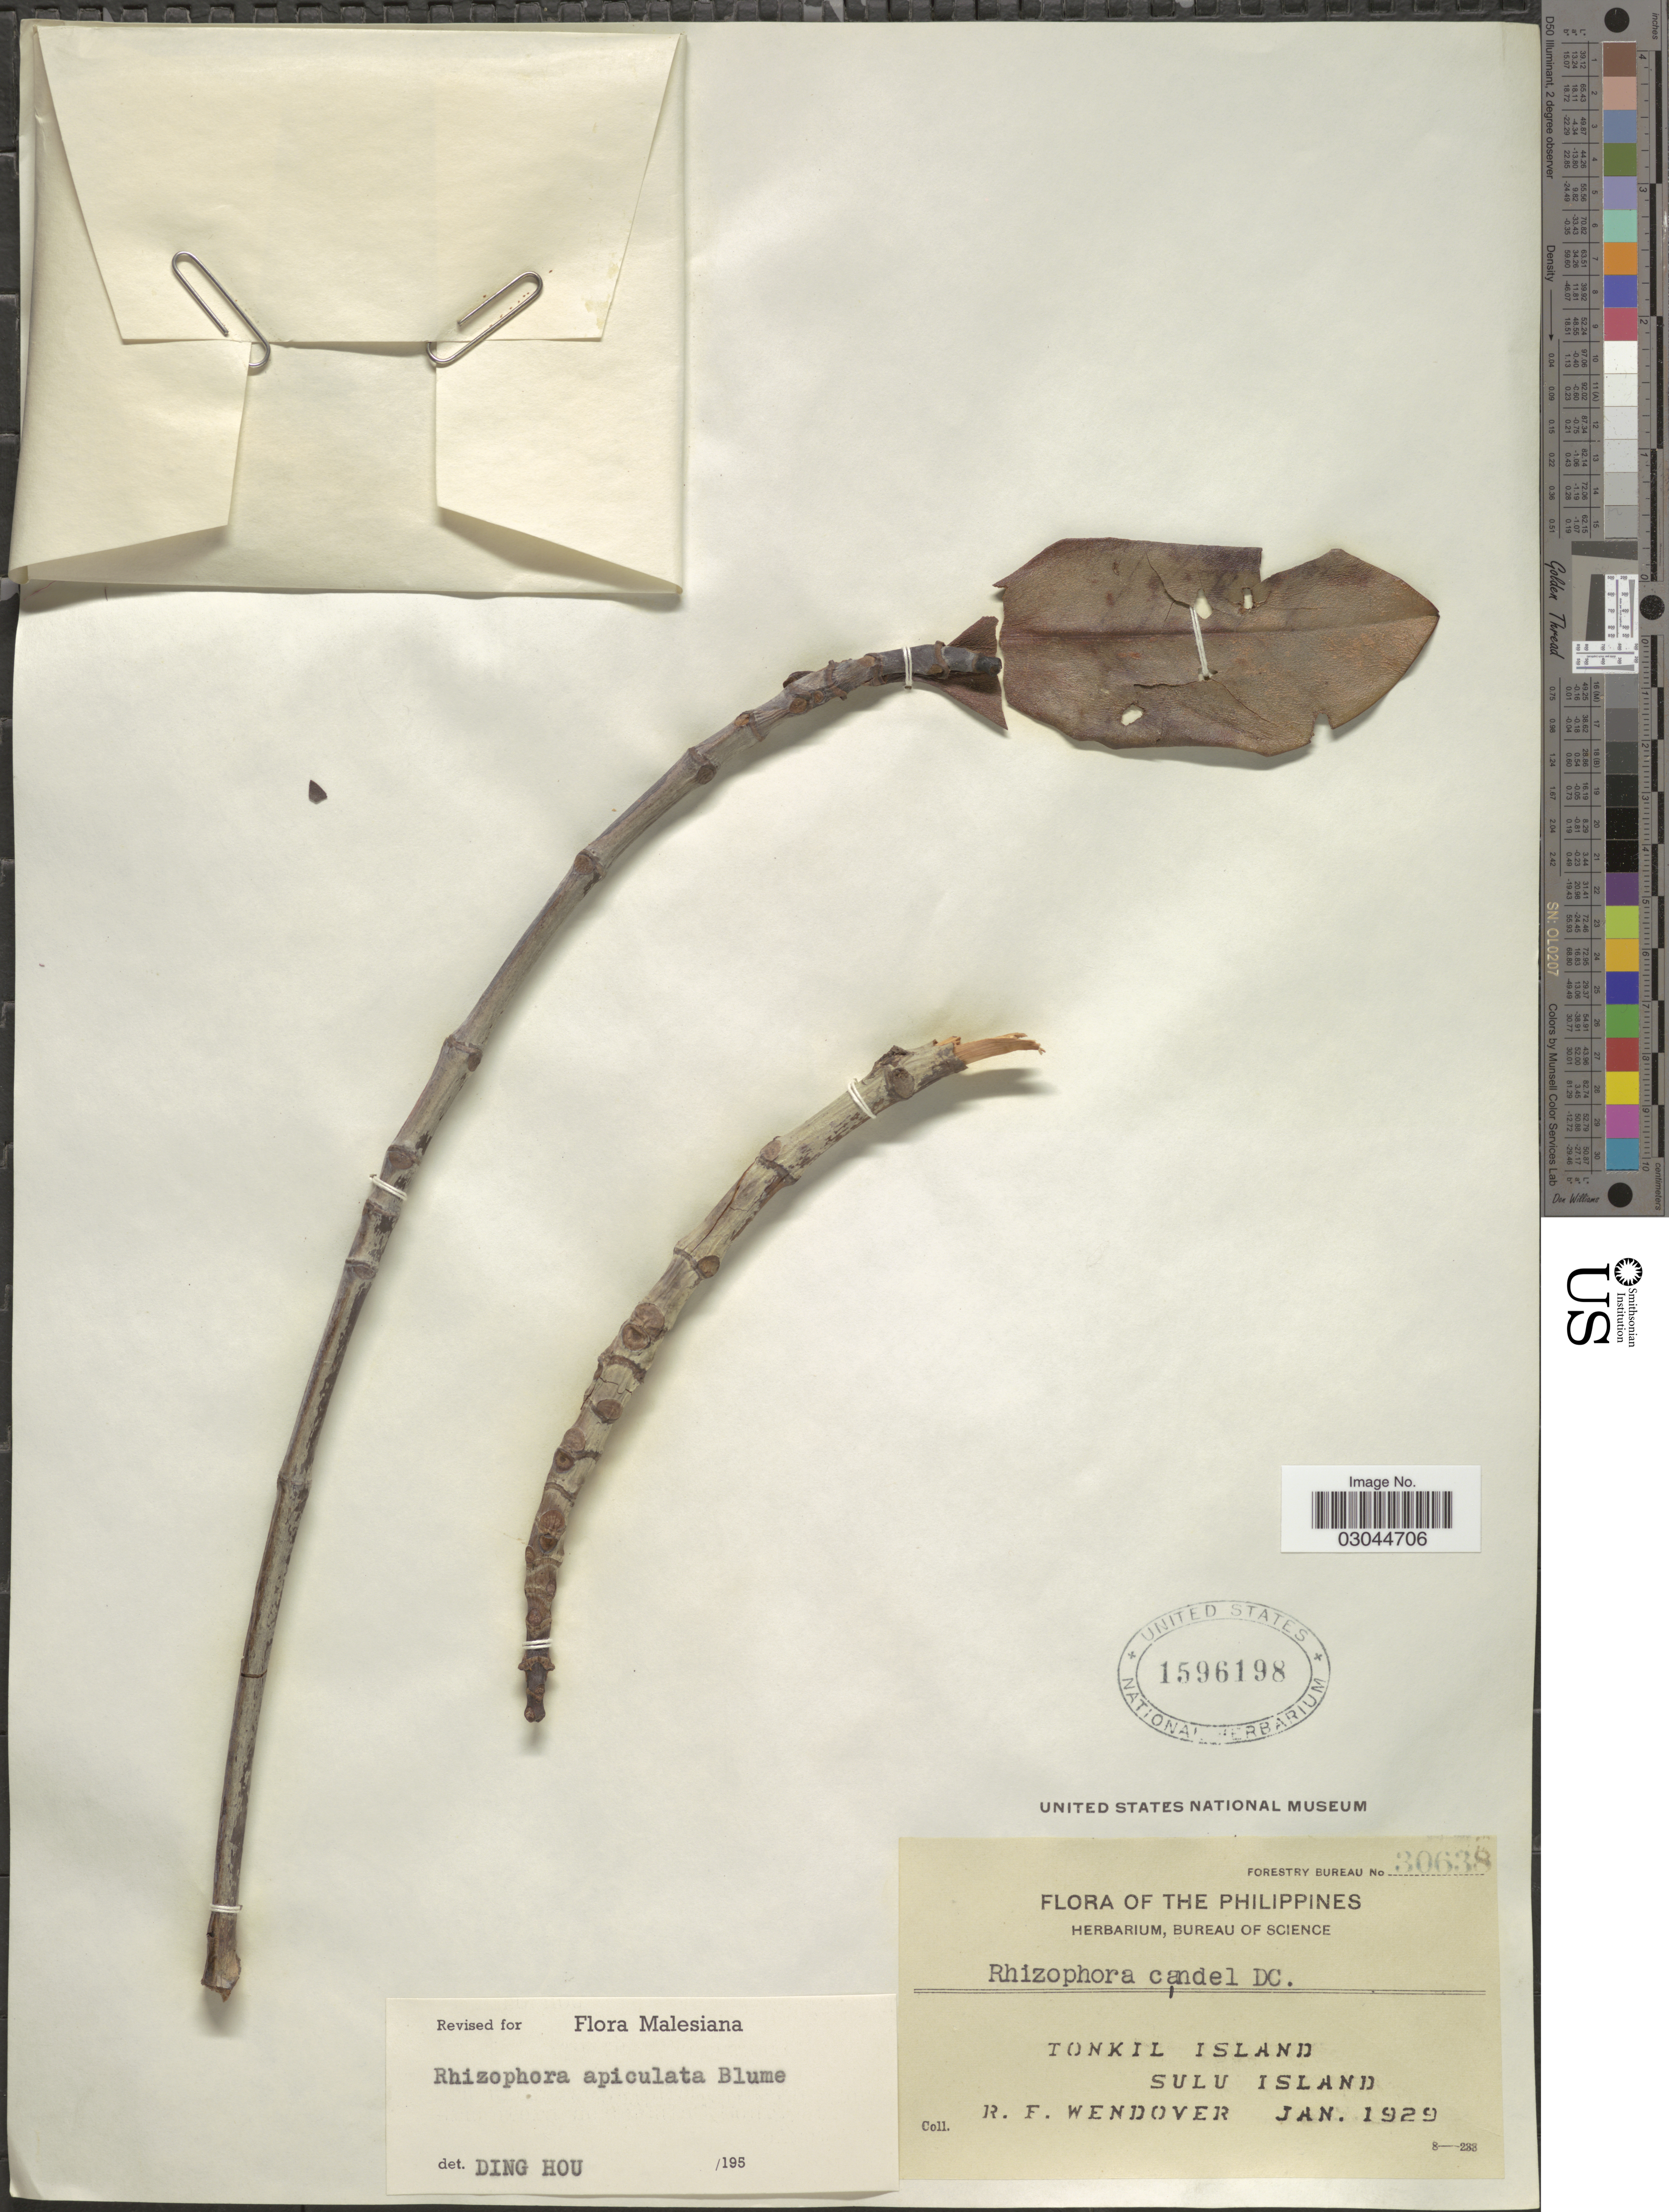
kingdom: Plantae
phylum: Tracheophyta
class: Magnoliopsida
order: Malpighiales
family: Rhizophoraceae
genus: Rhizophora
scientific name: Rhizophora apiculata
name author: Blume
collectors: R. Wendover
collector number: Forestry Bureau 30638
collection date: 1929-01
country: Philippines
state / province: Muslim Mindanao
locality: Tonkil Island. Sulu Island.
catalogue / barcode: US 1596198